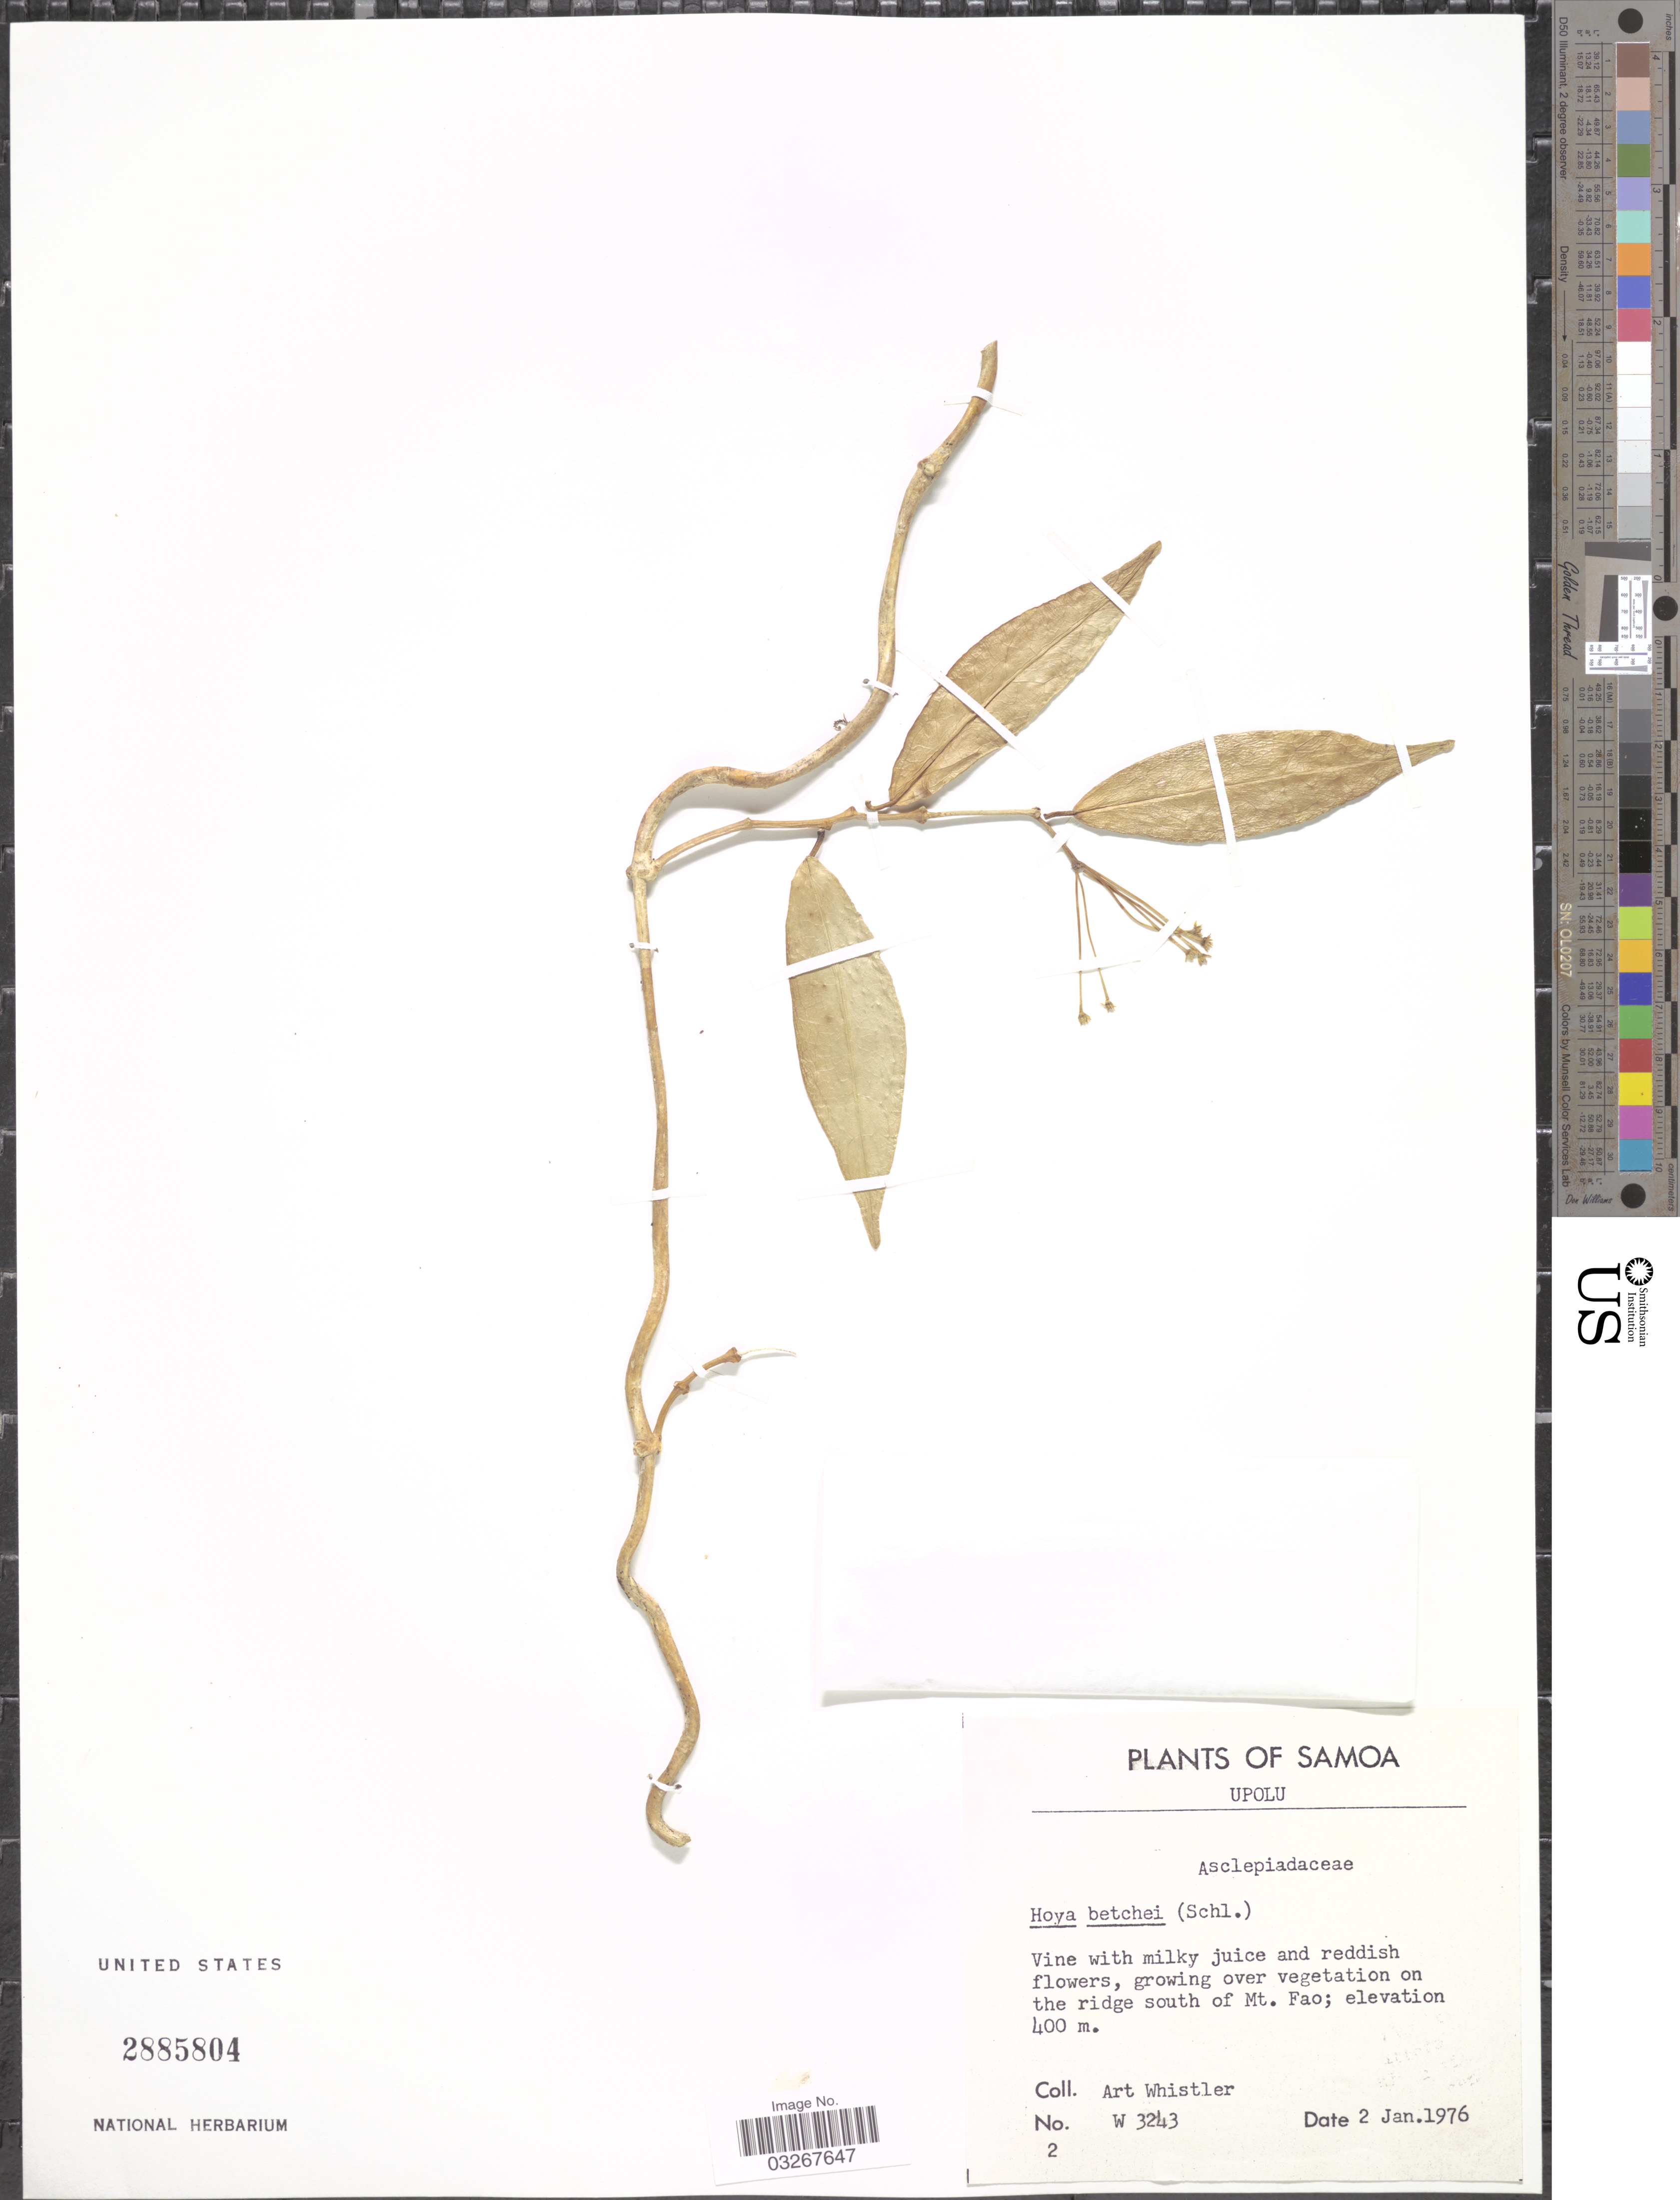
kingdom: Plantae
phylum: Tracheophyta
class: Magnoliopsida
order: Gentianales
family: Apocynaceae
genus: Hoya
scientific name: Hoya betchei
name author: Whistler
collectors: A. Whistler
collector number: W3243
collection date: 1976-01-02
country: Samoa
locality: Samoa, Upolu, growing over vegetation on the ridge south of Mt. Fao.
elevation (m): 400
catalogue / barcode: US 2885804